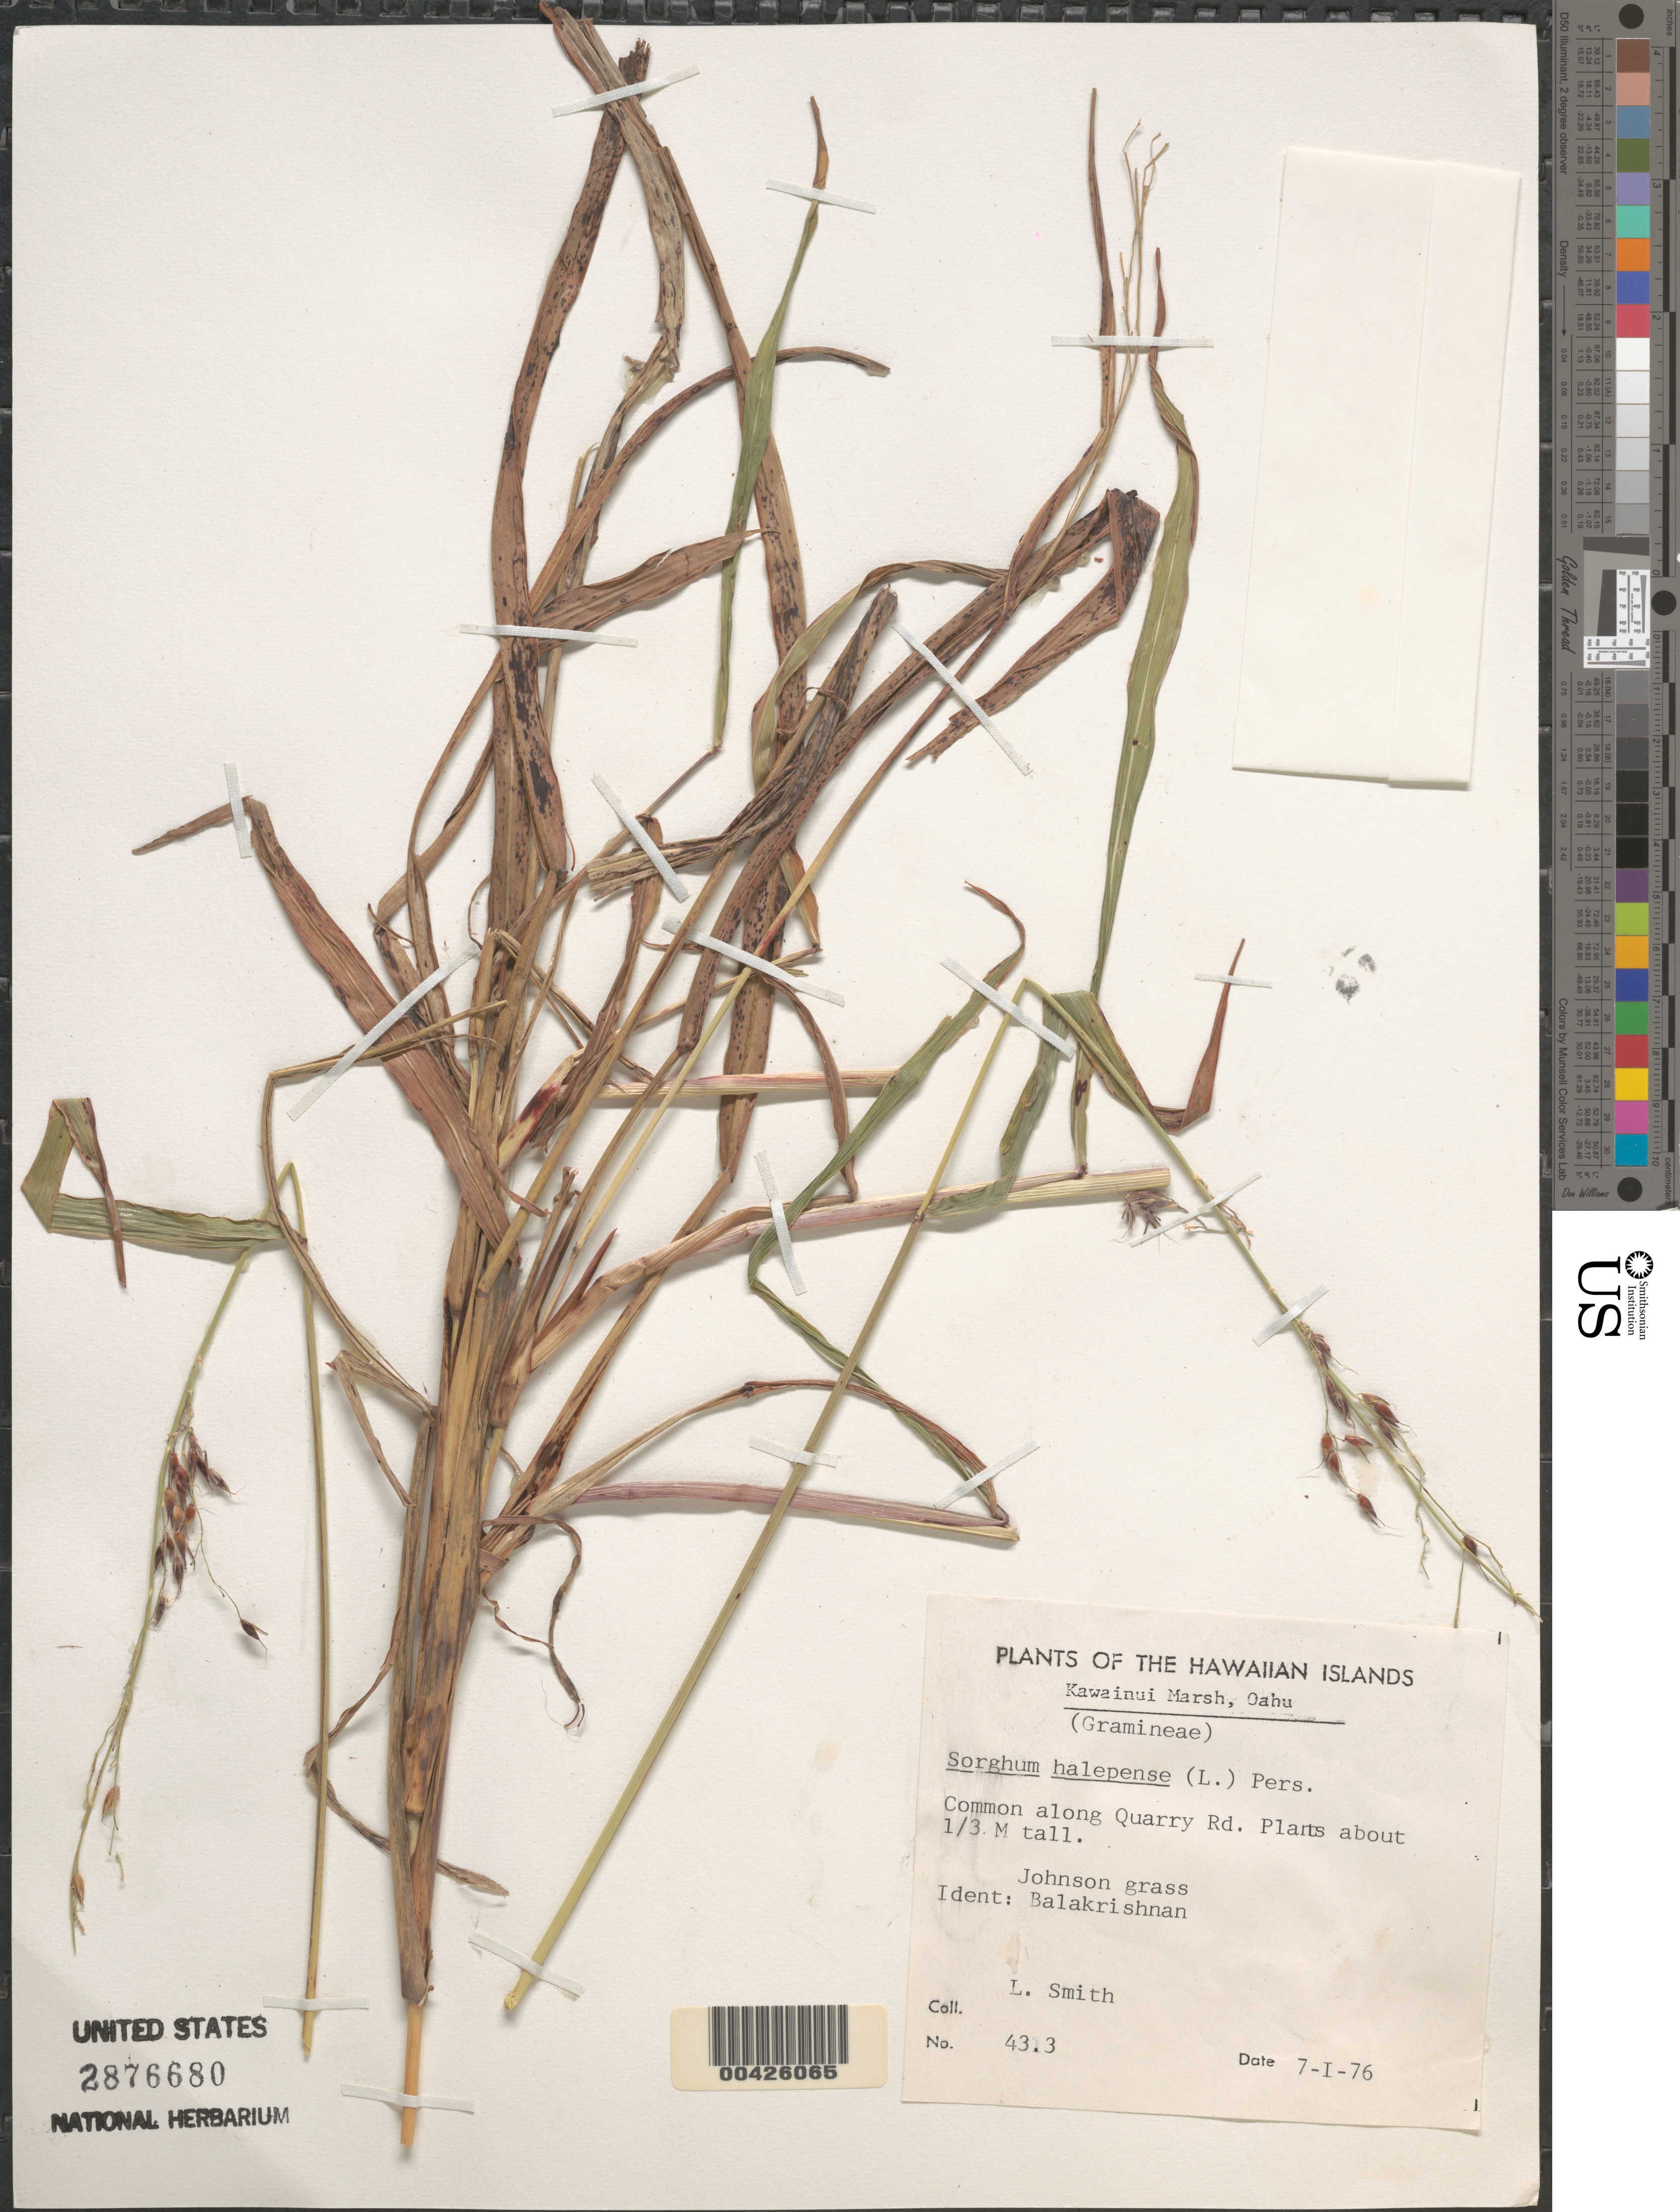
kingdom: Plantae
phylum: Tracheophyta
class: Liliopsida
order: Poales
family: Poaceae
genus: Sorghum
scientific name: Sorghum halepense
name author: (L.) Pers.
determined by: Balakrishnan, N.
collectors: L. Smith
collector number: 4313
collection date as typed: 7 Jan 1976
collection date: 1976-01-07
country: United States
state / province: Hawaii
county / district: Honolulu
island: Oahu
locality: Quarry Road, Kawainui Marsh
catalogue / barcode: US 2876680